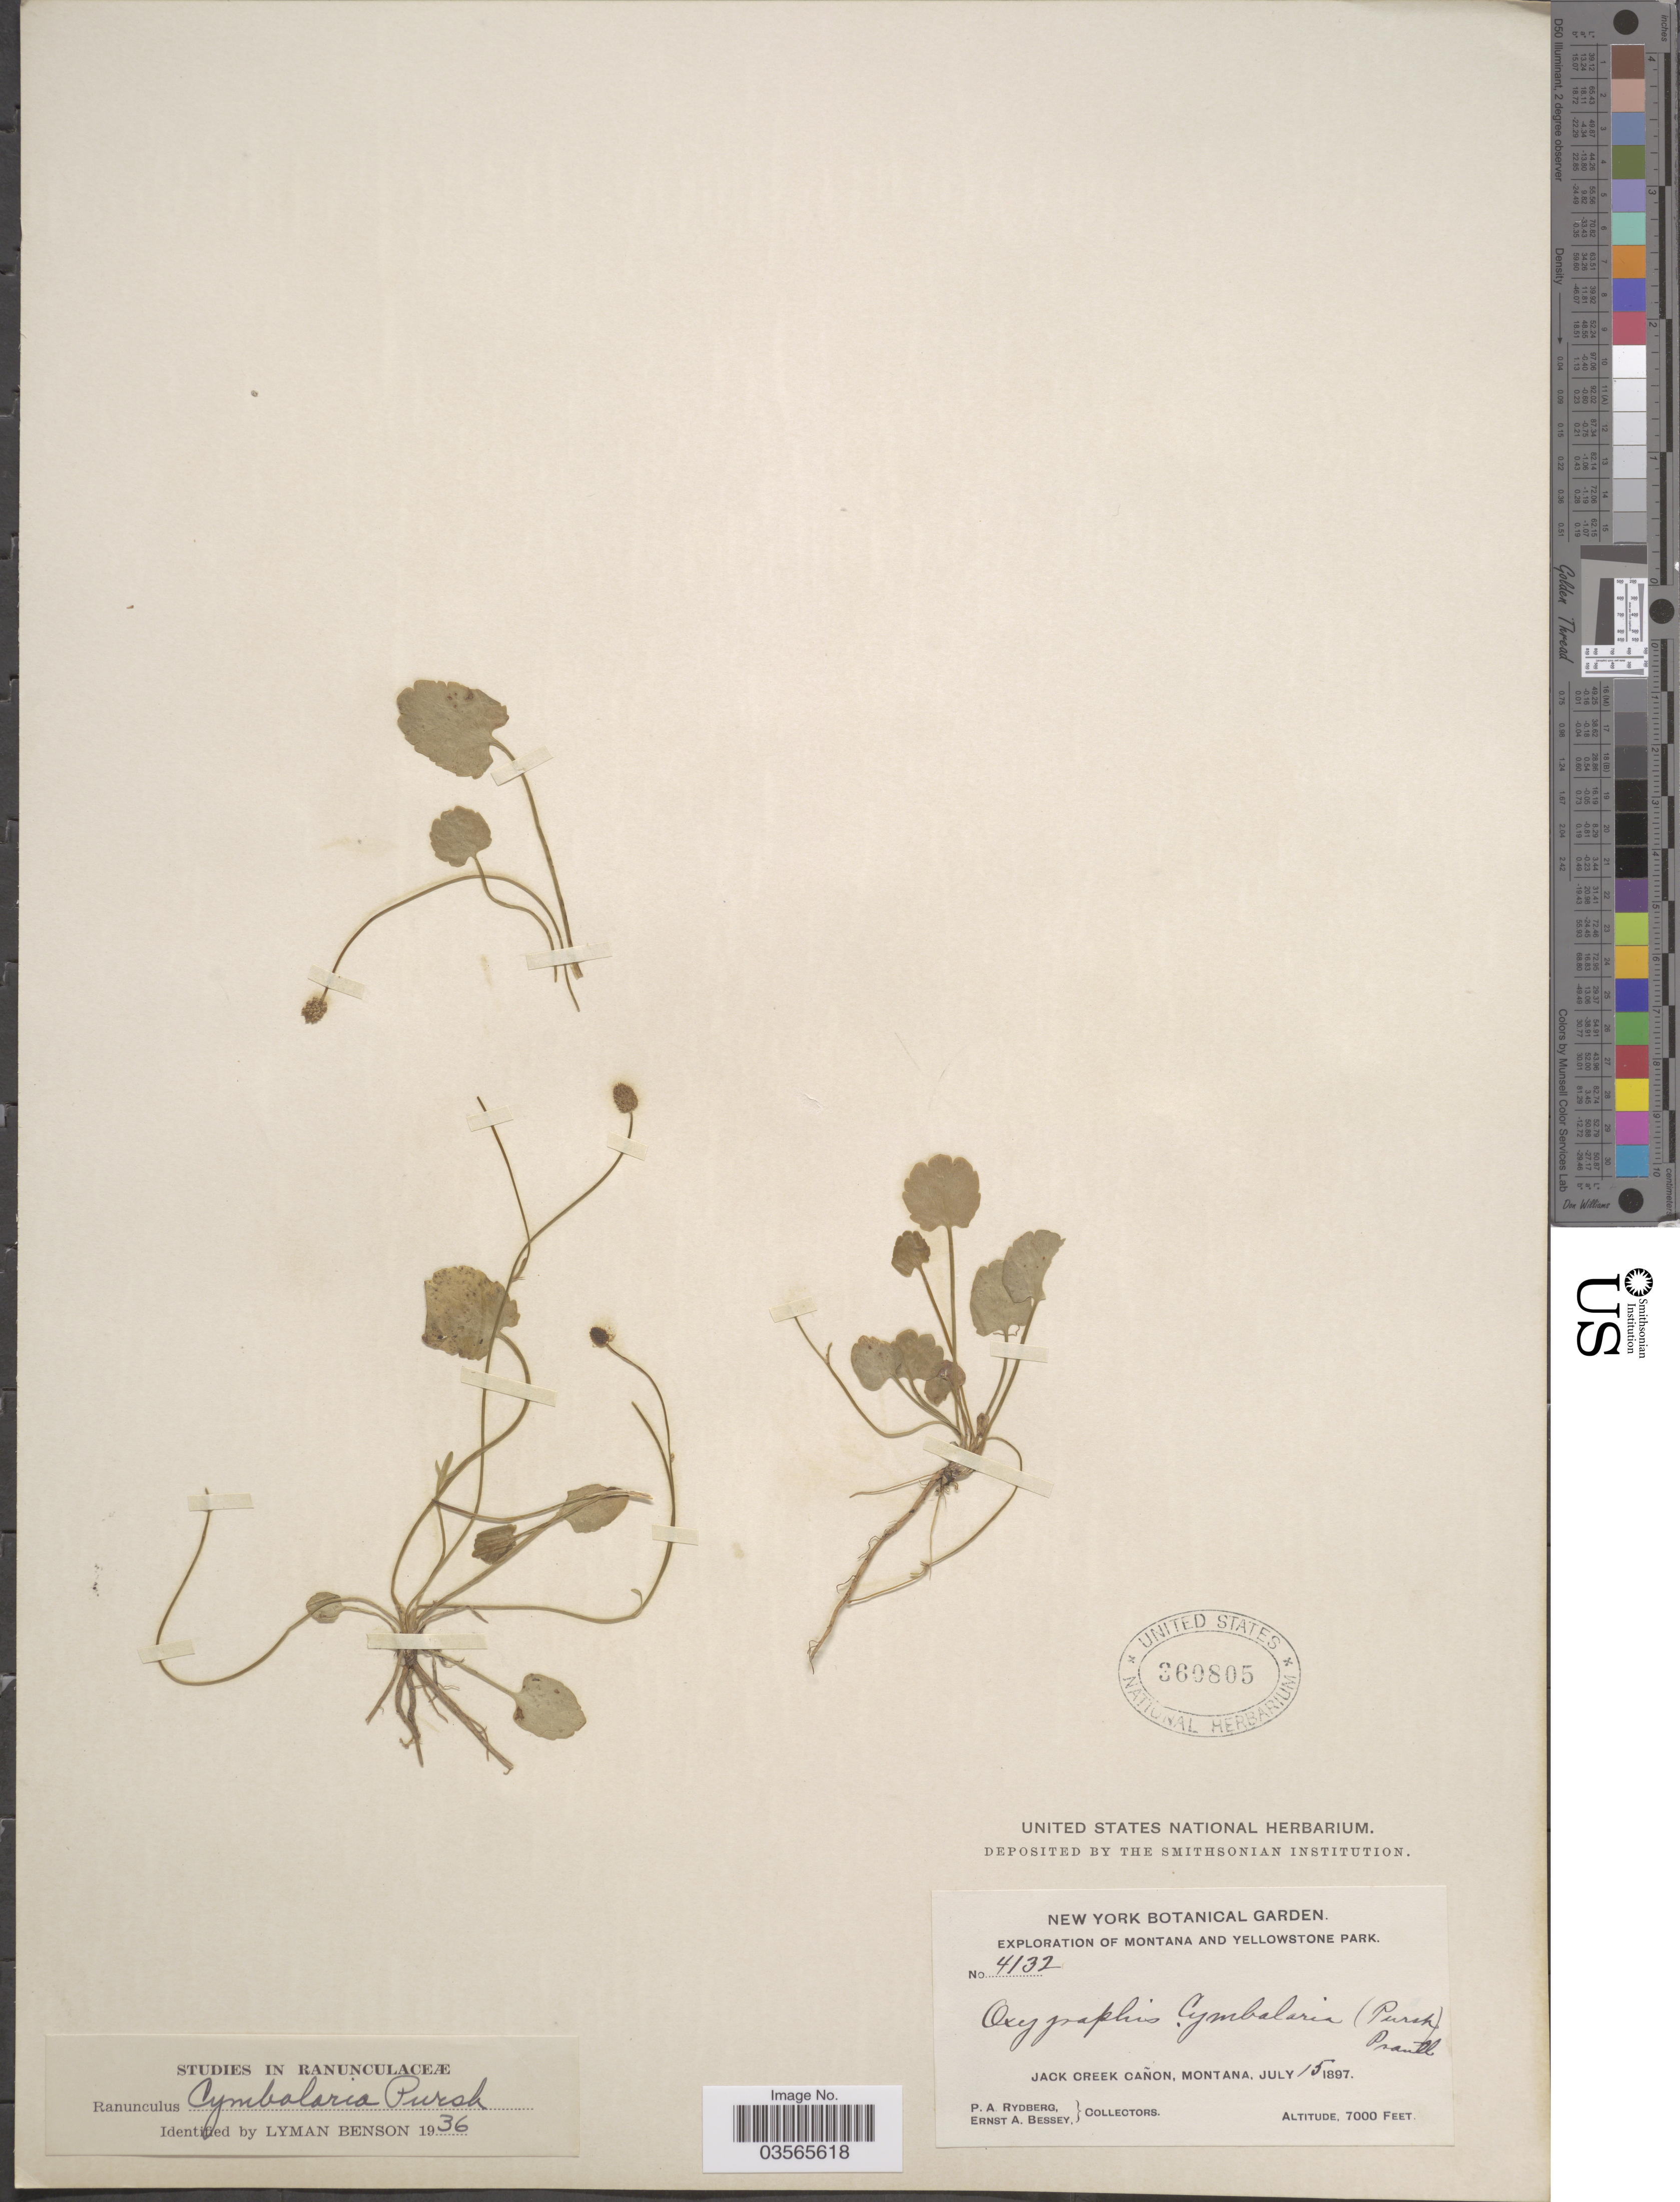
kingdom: Plantae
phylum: Tracheophyta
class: Magnoliopsida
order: Ranunculales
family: Ranunculaceae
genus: Halerpestes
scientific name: Halerpestes cymbalaria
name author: (Pursh) Greene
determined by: Strong, M. T., (US), Smithsonian Institution - National Museum of Natural History (UNITED STATES)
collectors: P. A. Rydberg & E. A. Bessey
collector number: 4132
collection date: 1897-07-15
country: United States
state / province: Montana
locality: Jack Creek Cañon.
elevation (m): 2134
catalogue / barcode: US 360805